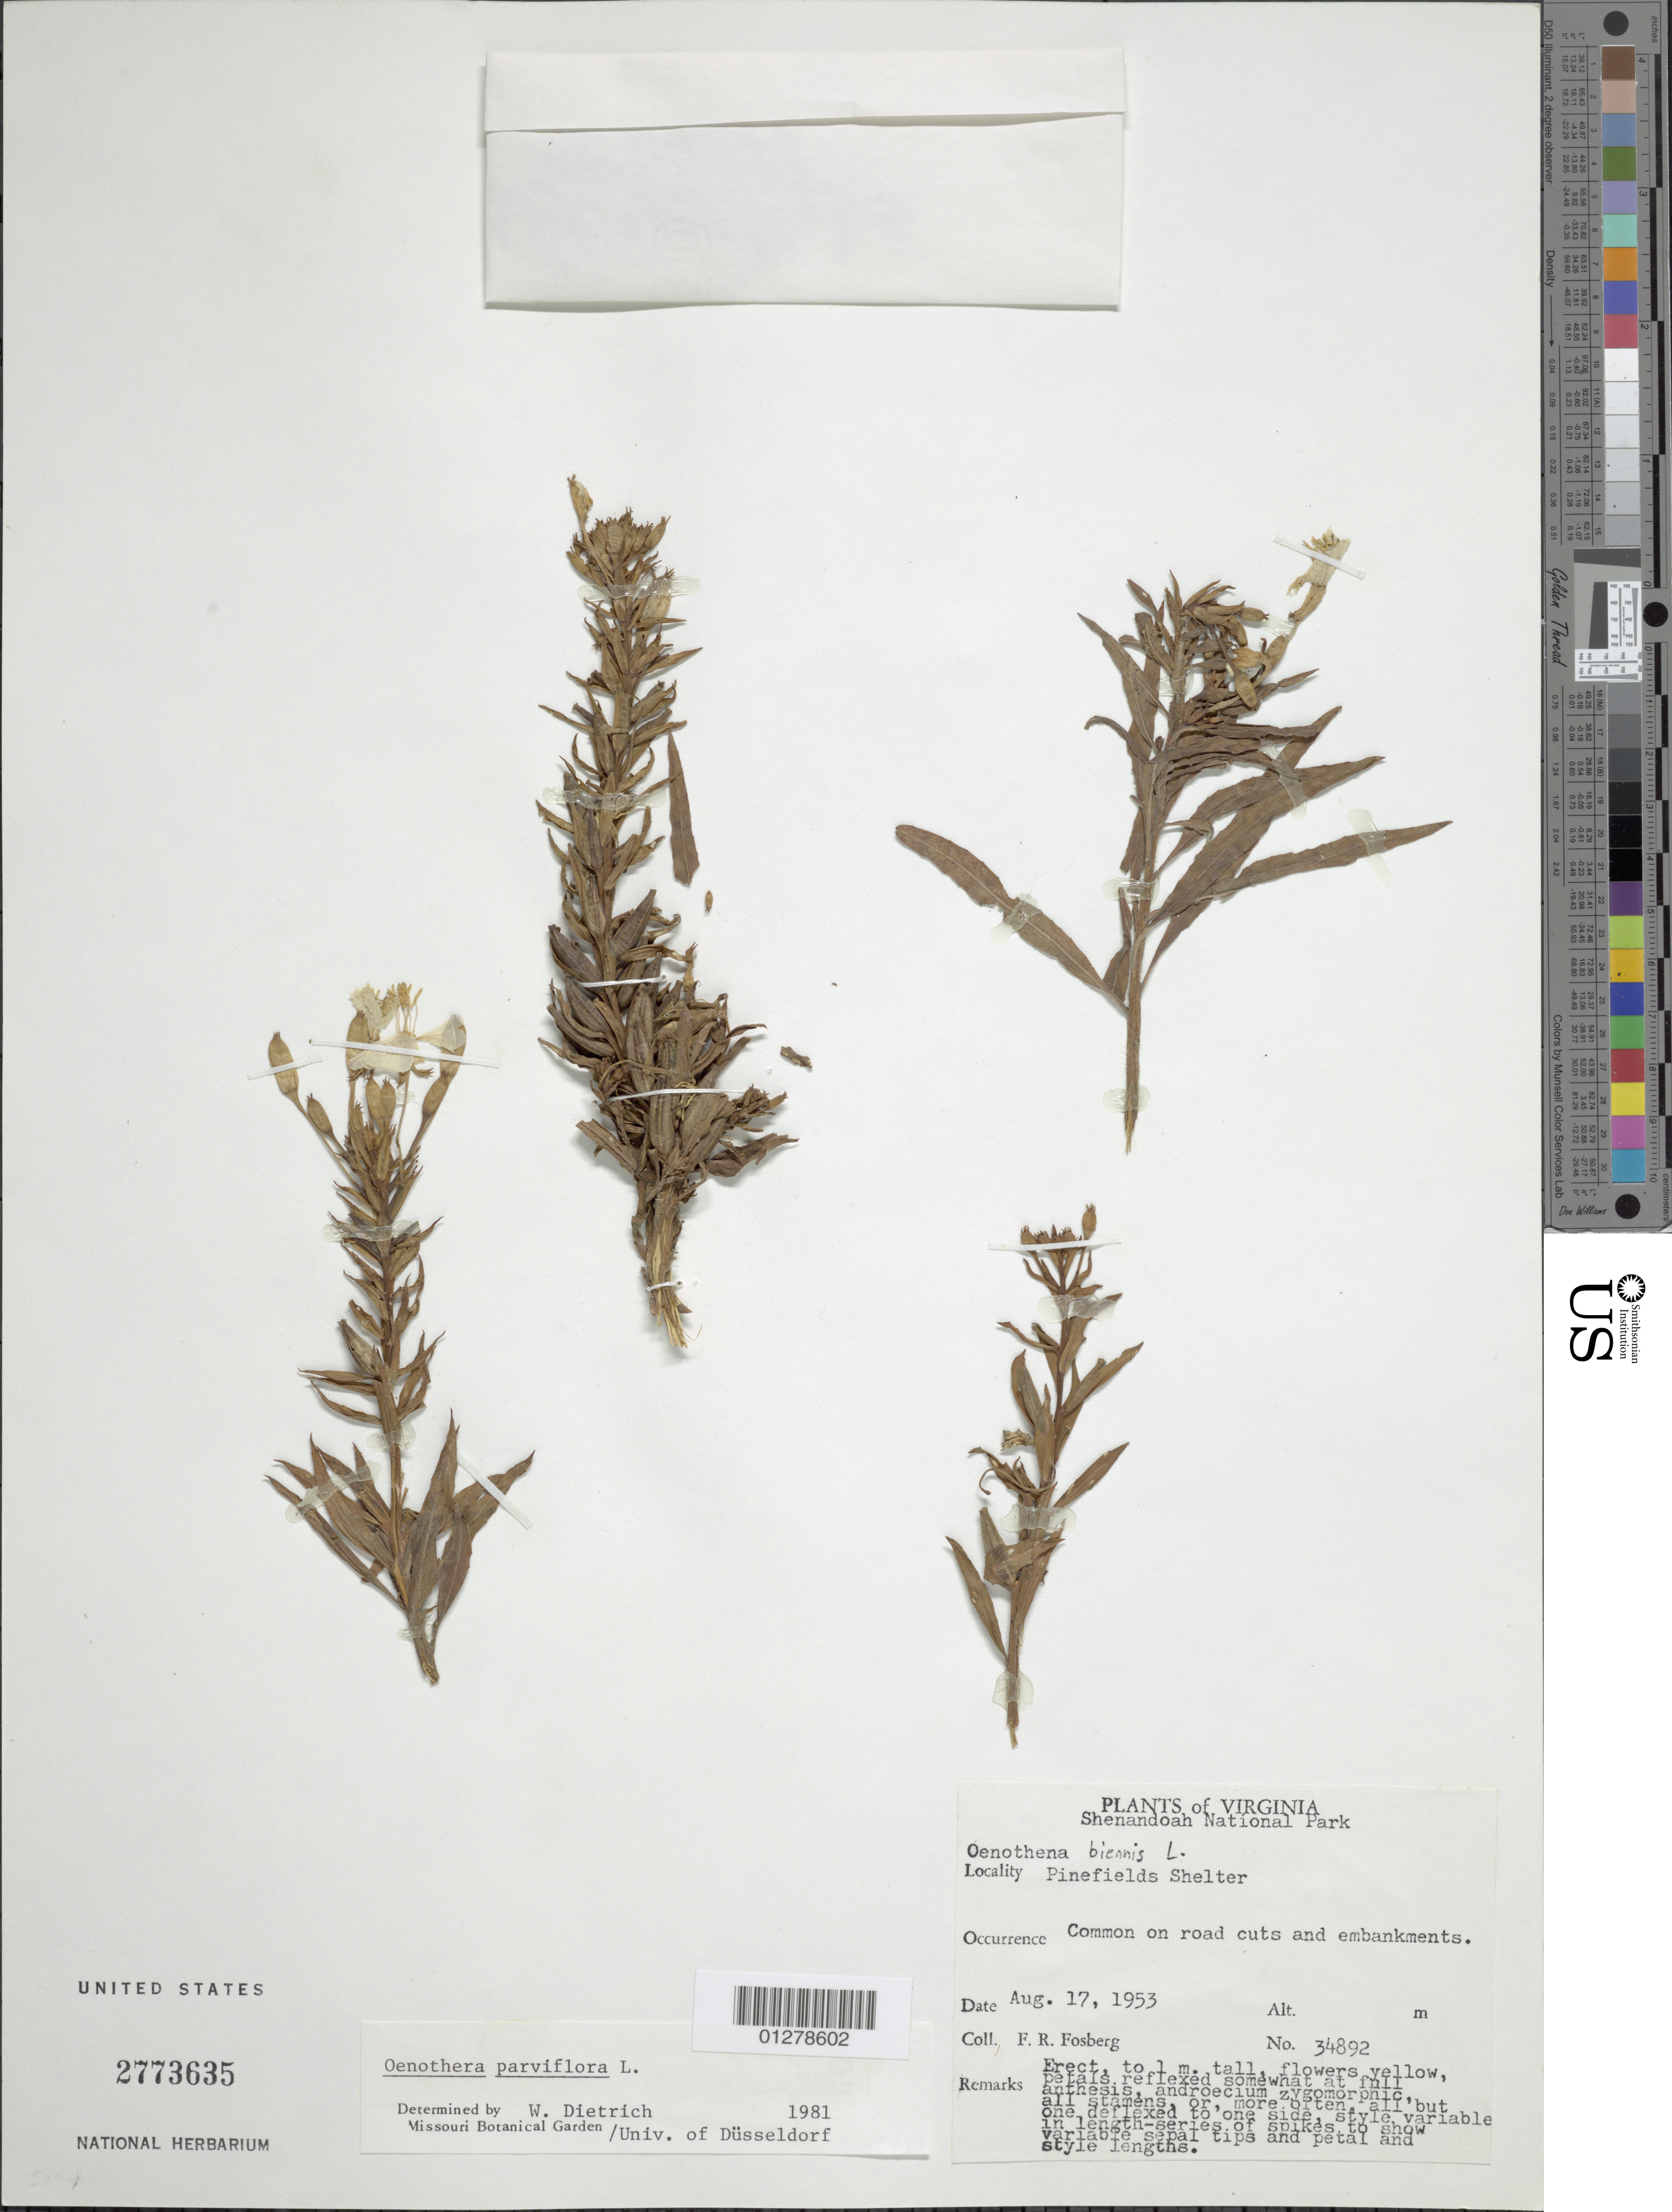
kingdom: Plantae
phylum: Tracheophyta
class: Magnoliopsida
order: Myrtales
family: Onagraceae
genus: Oenothera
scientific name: Oenothera parviflora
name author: L.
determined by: Munz, Philip A.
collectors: F. R. Fosberg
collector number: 34892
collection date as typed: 17 Aug 1953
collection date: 1953-08-17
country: United States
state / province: Virginia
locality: Shenandoah National Park, Big Run Overlook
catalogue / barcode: US 2773635